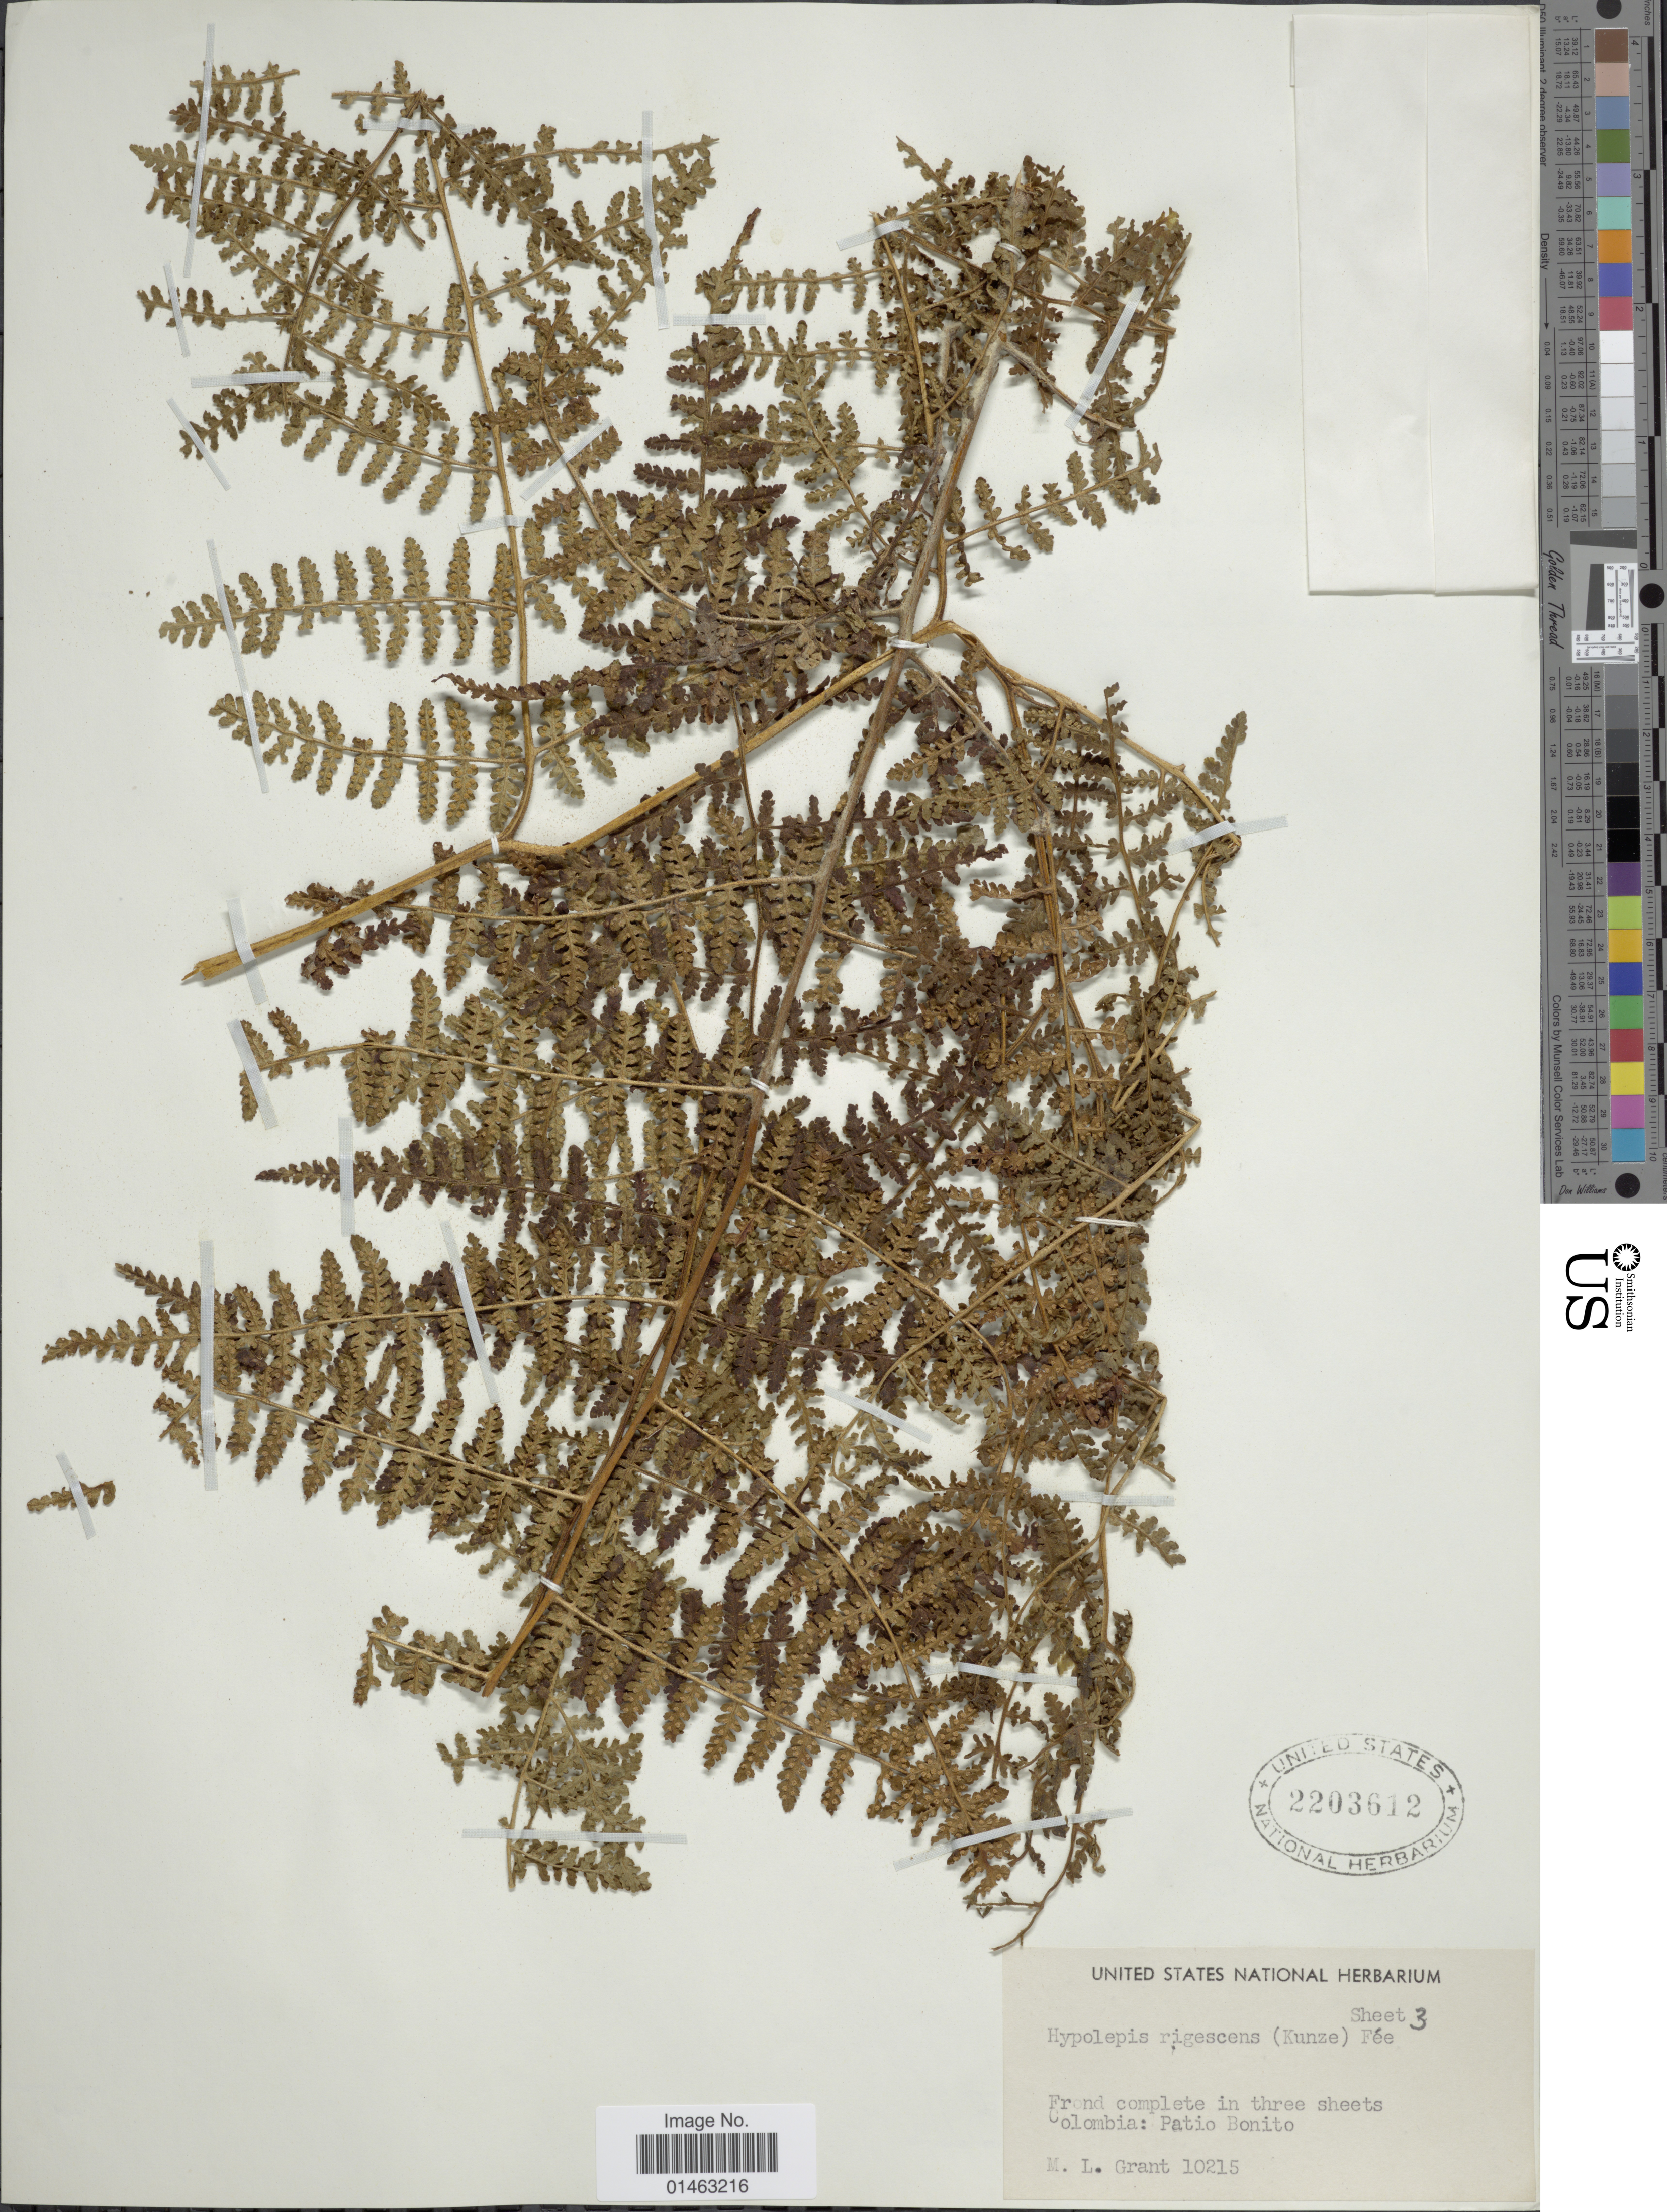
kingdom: Plantae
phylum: Tracheophyta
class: Polypodiopsida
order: Polypodiales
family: Dennstaedtiaceae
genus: Hypolepis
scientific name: Hypolepis viscosa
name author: H. Karst.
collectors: M. L. Grant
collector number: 10215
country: Colombia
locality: Patio Bonito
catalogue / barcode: US 2203612